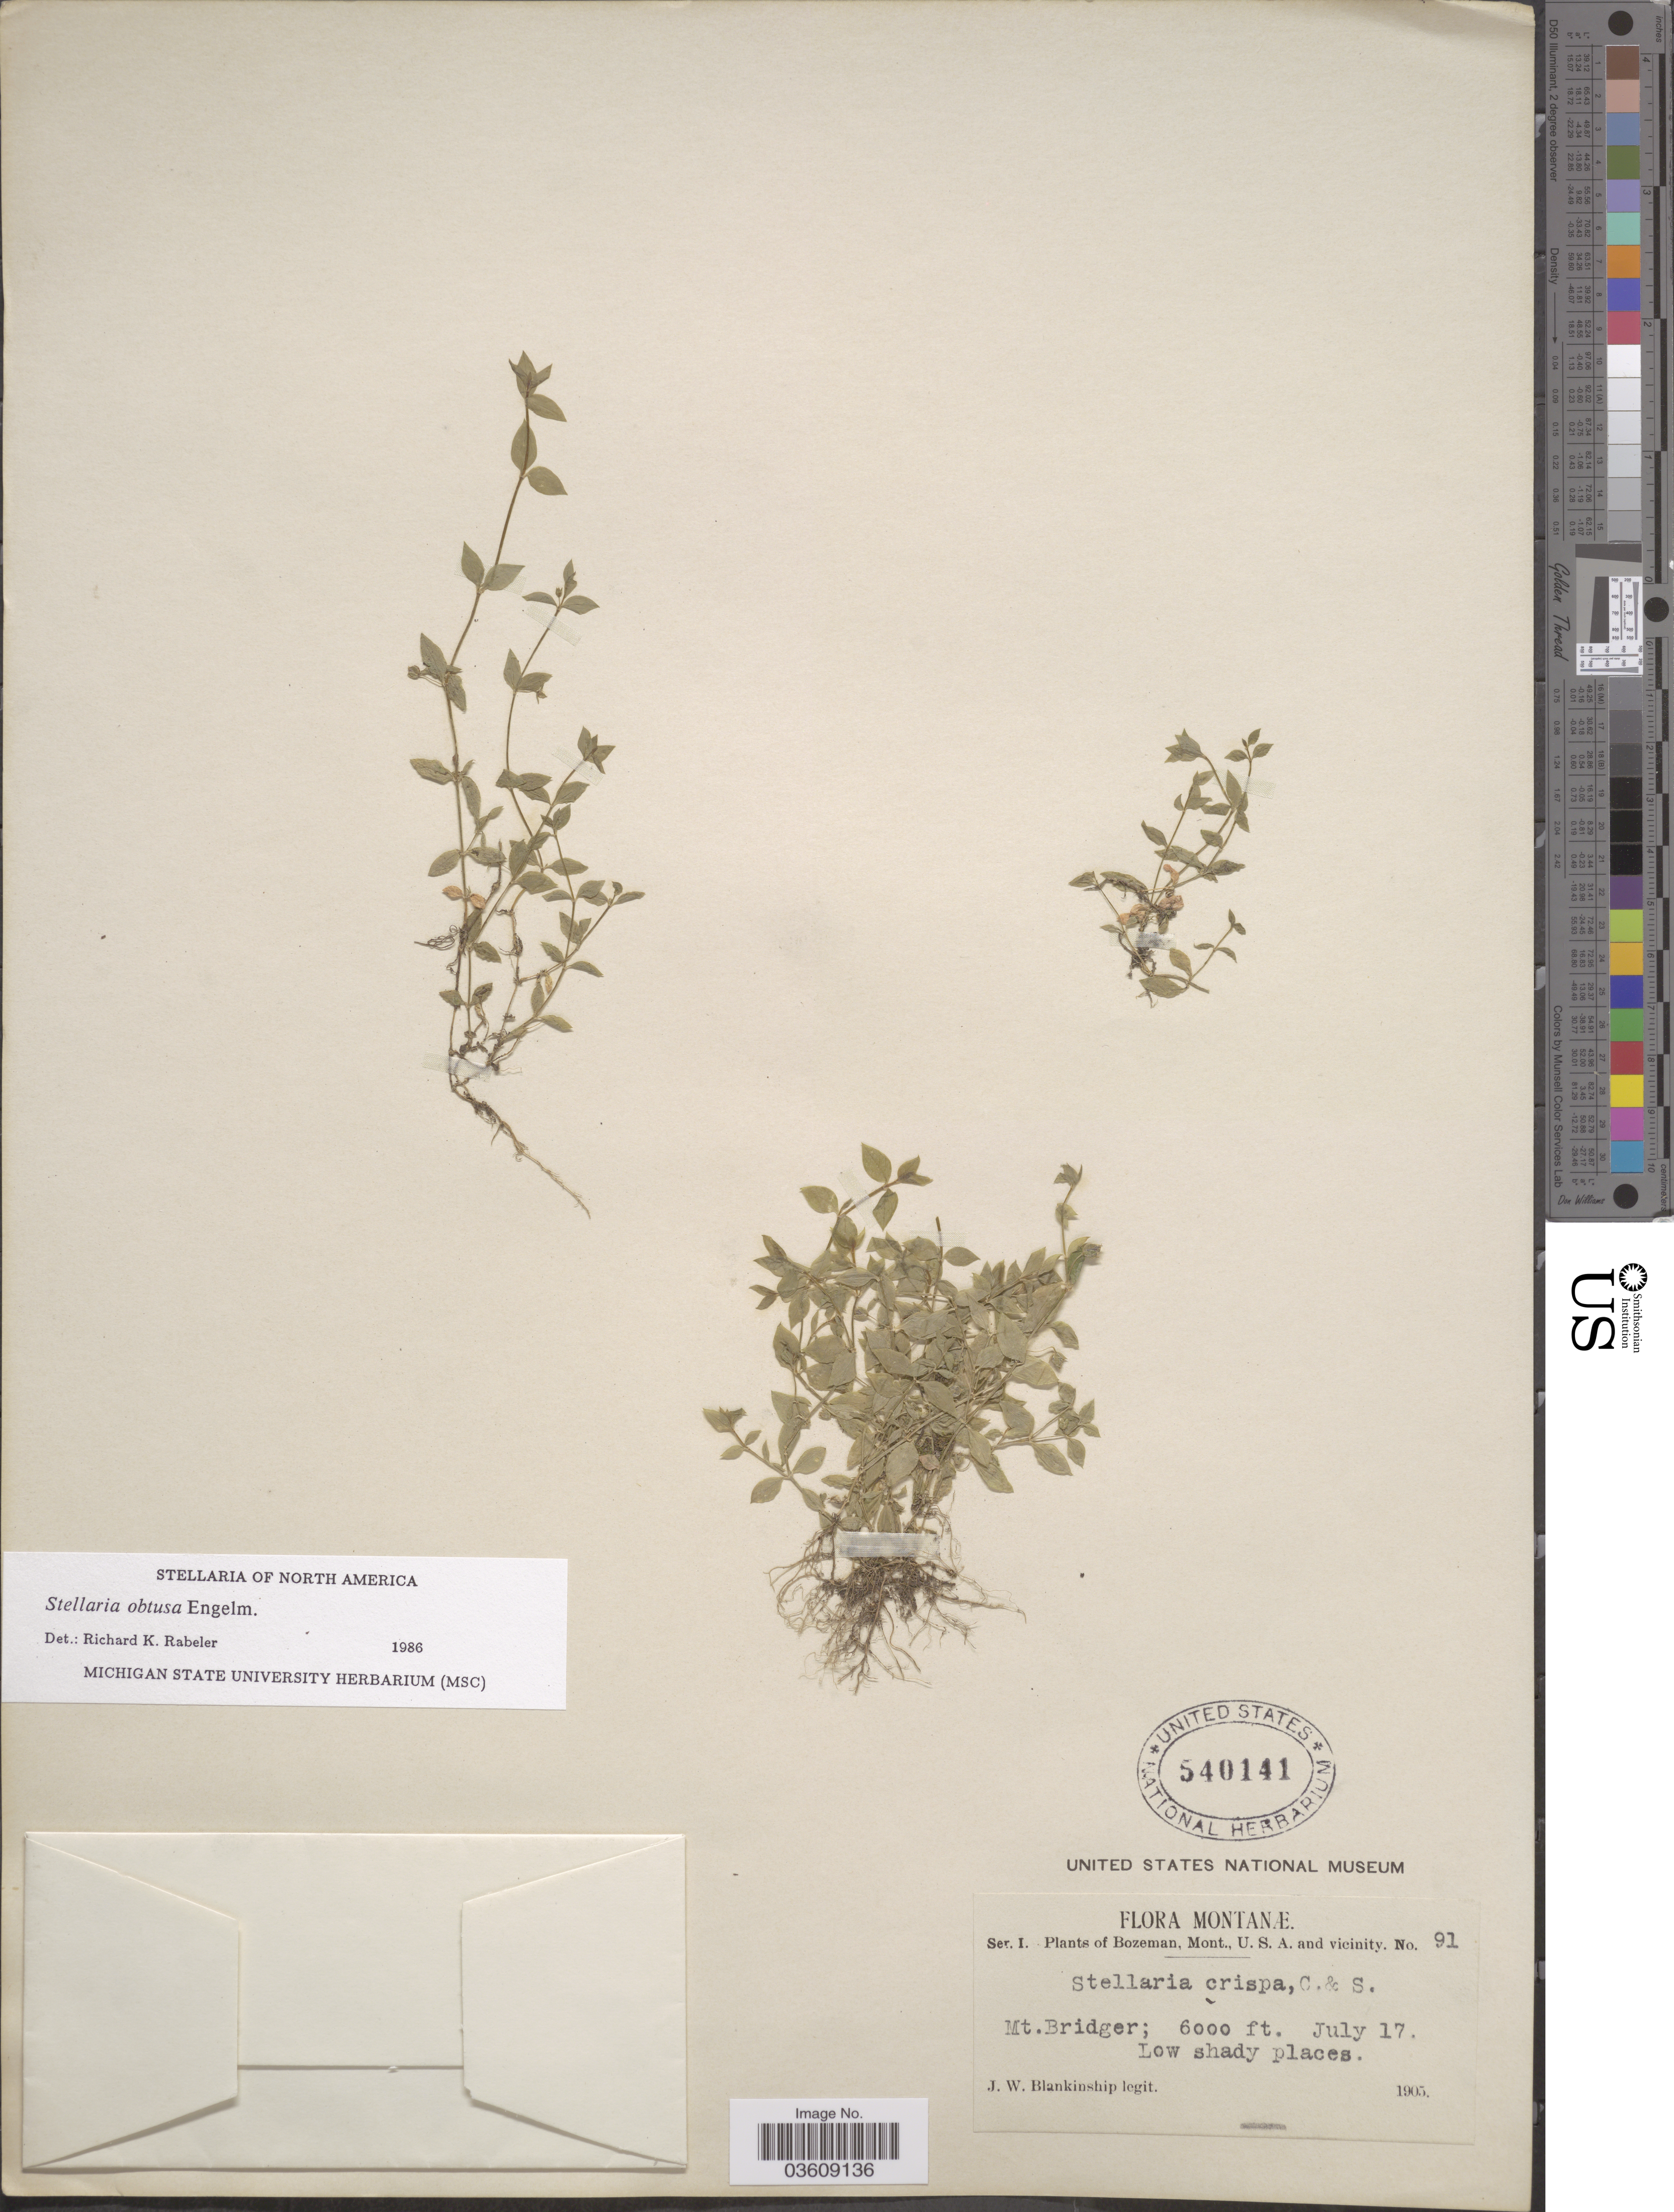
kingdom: Plantae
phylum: Tracheophyta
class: Magnoliopsida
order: Caryophyllales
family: Caryophyllaceae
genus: Engellaria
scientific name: Engellaria obtusa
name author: (Engelm.) Iamonico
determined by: U.S. National Herbarium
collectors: J. W. Blankinship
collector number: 91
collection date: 1905-07-17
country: United States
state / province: Montana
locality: Bozeman, Mont., U.S.A. and vicinity. Mt. Bridger.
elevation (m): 1829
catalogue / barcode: US 540141